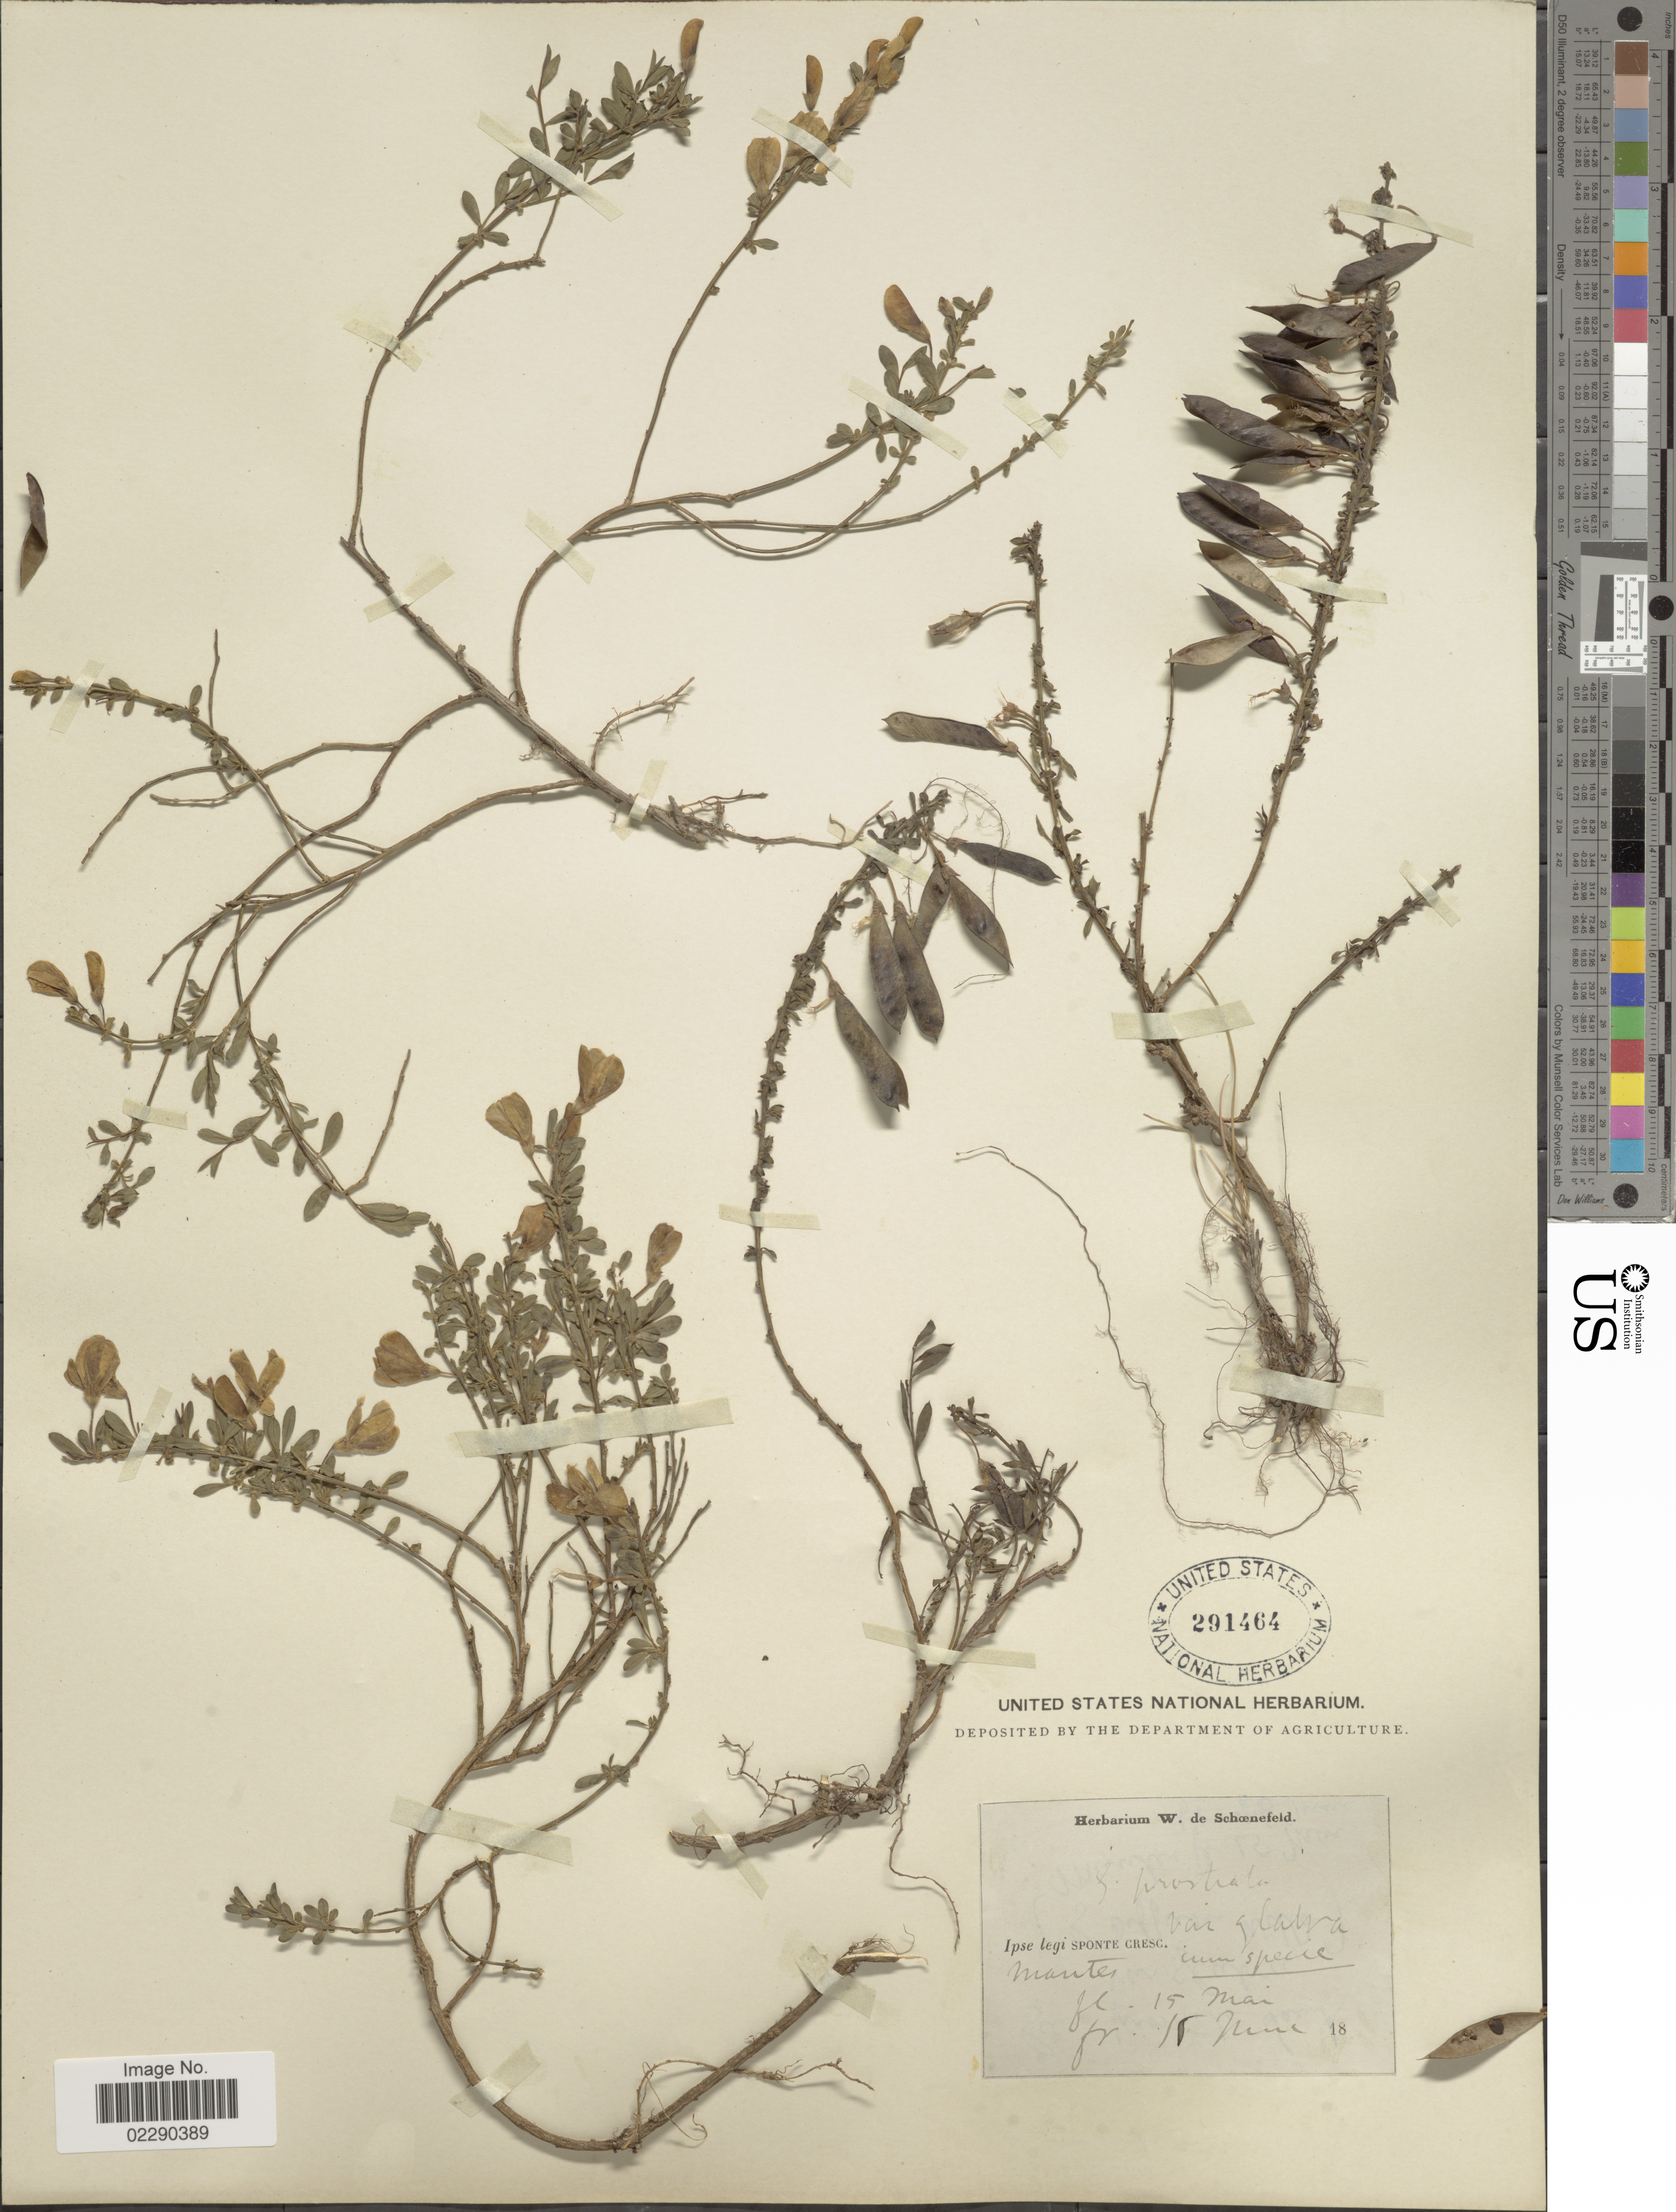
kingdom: Plantae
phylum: Tracheophyta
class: Magnoliopsida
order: Fabales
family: Fabaceae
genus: Cytisus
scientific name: Cytisus decumbens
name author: (Durande) Spach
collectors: W. Schoenefeld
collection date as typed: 18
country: France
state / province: Île-de-France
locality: Sponte Cresc., Mantes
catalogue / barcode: US 291464